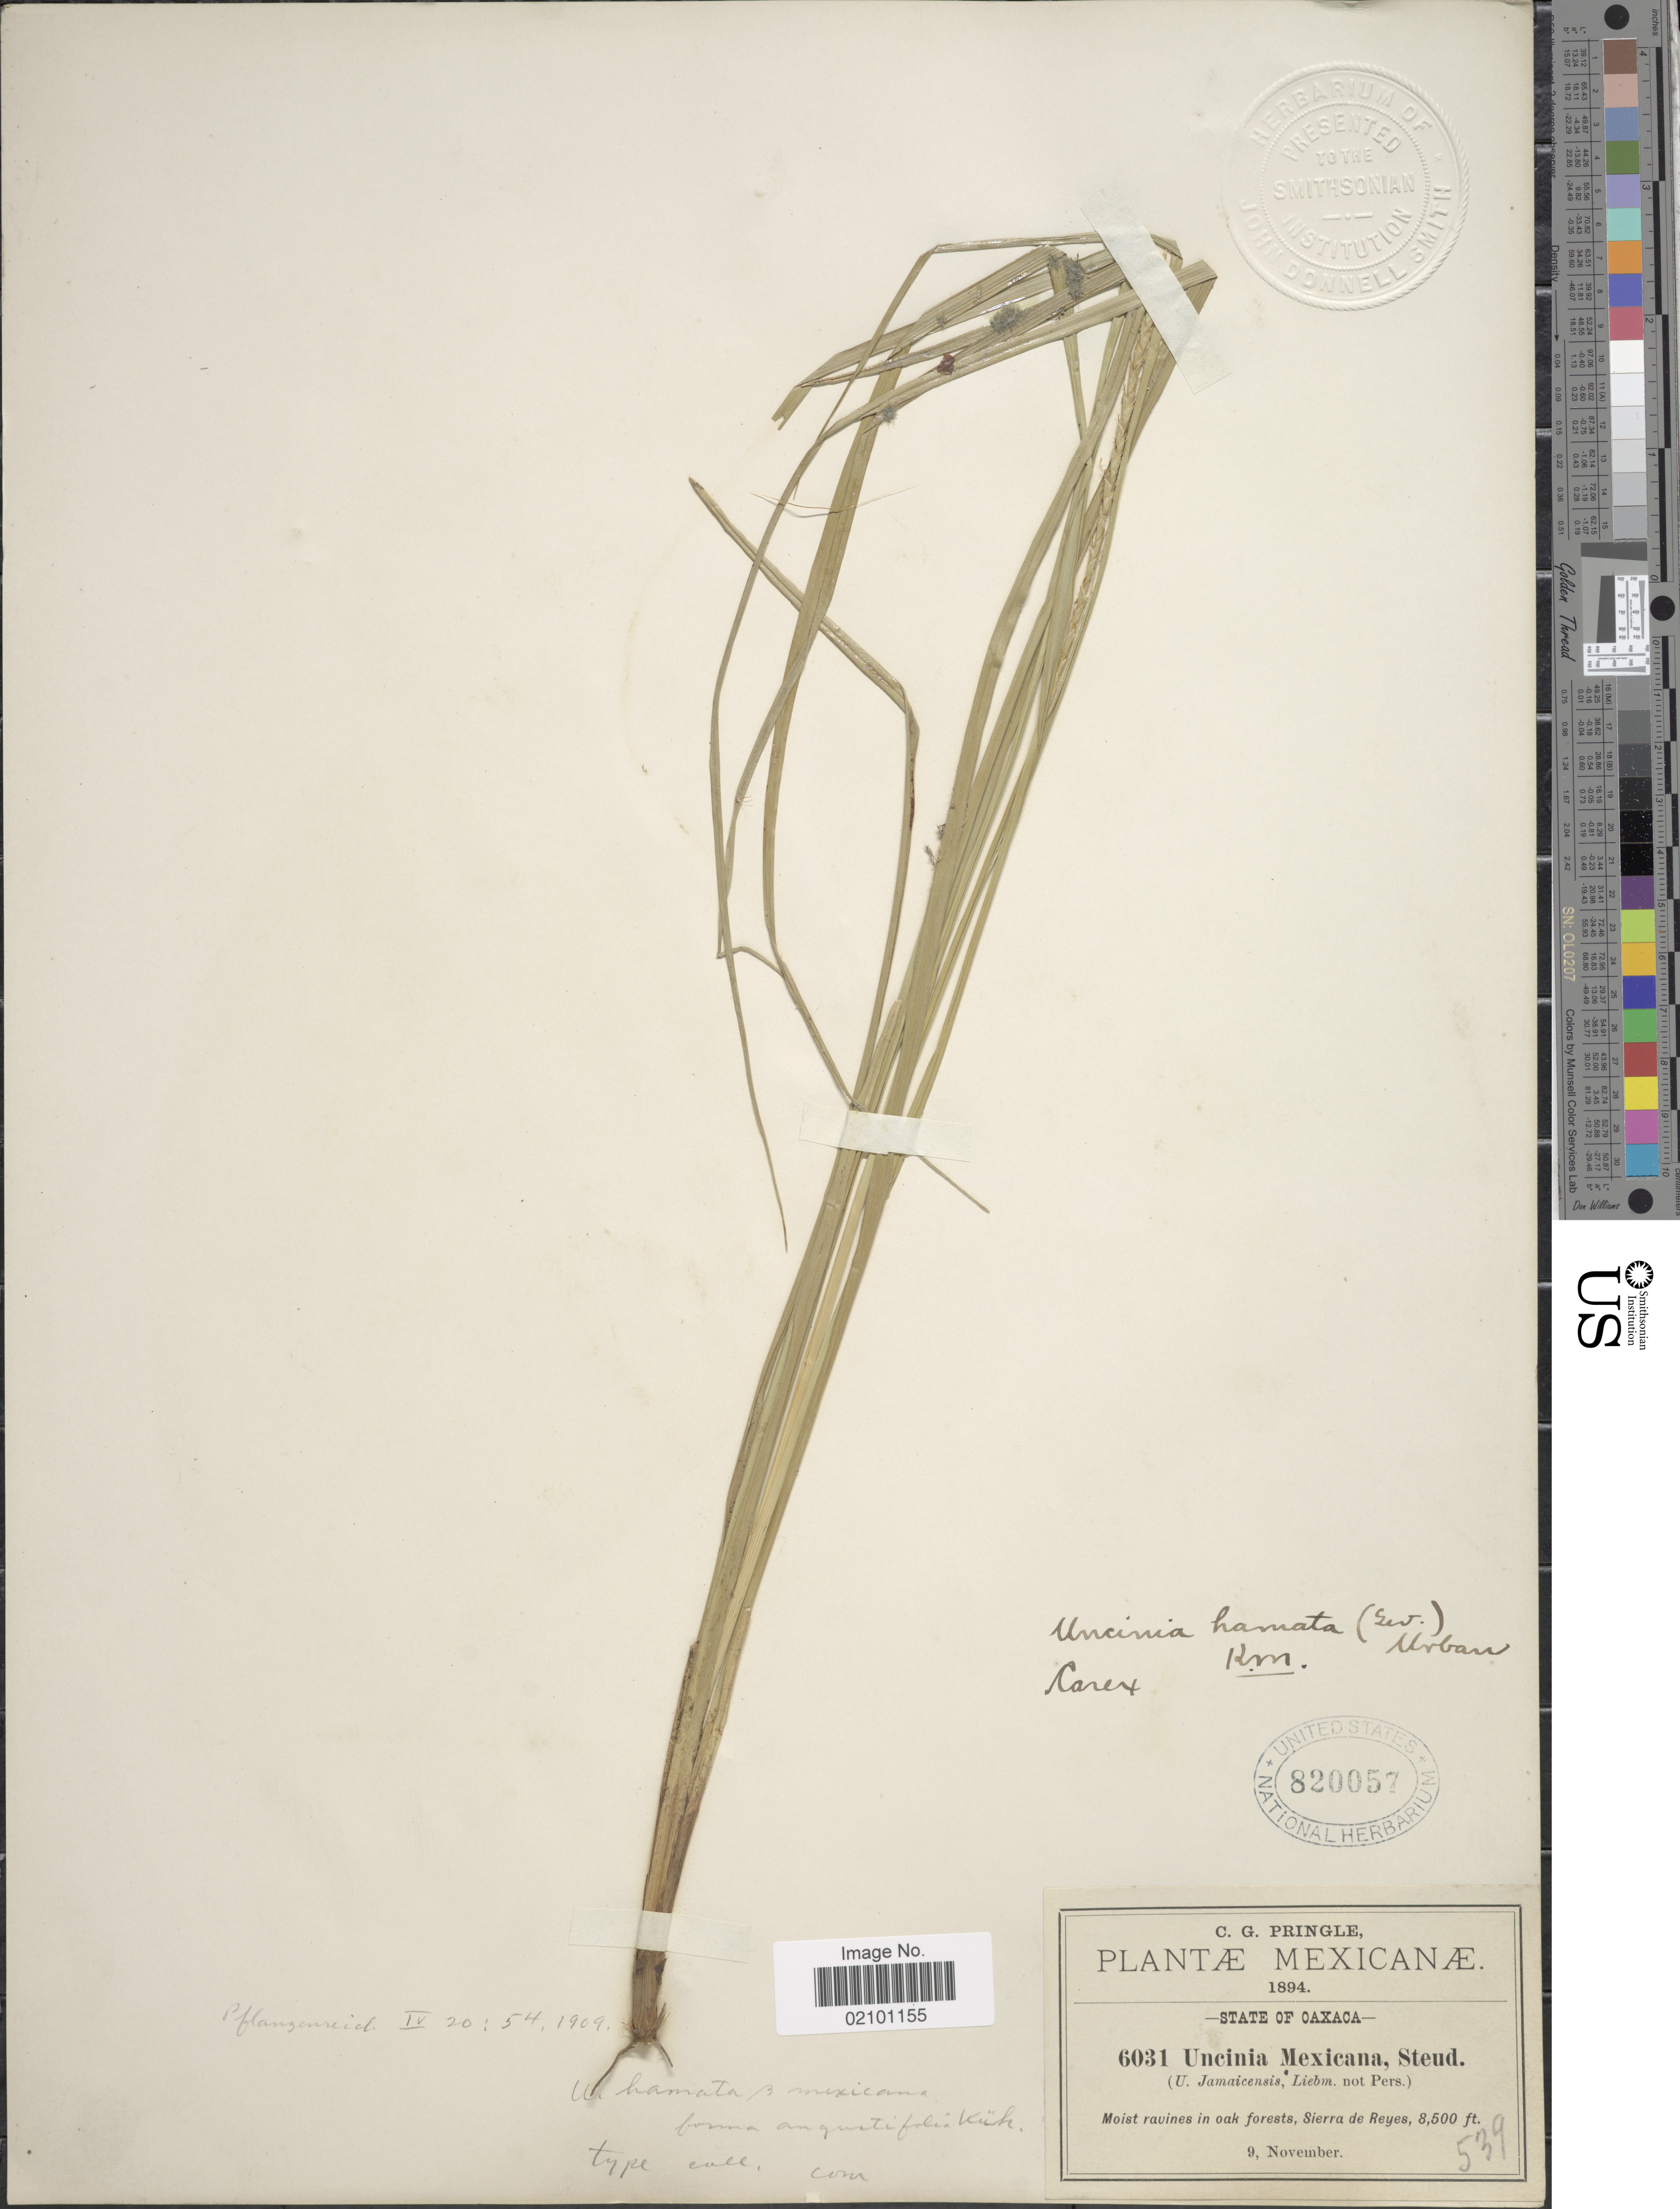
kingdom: Plantae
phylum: Tracheophyta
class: Liliopsida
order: Poales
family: Cyperaceae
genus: Carex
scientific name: Carex hamata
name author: Sw.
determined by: Strong, M. T., (US), Smithsonian Institution - National Museum of Natural History (UNITED STATES)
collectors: C. G. Pringle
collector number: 6031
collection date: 1894-11-09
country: Mexico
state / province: Oaxaca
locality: Sierra de Reyes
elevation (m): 2591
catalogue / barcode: US 820057